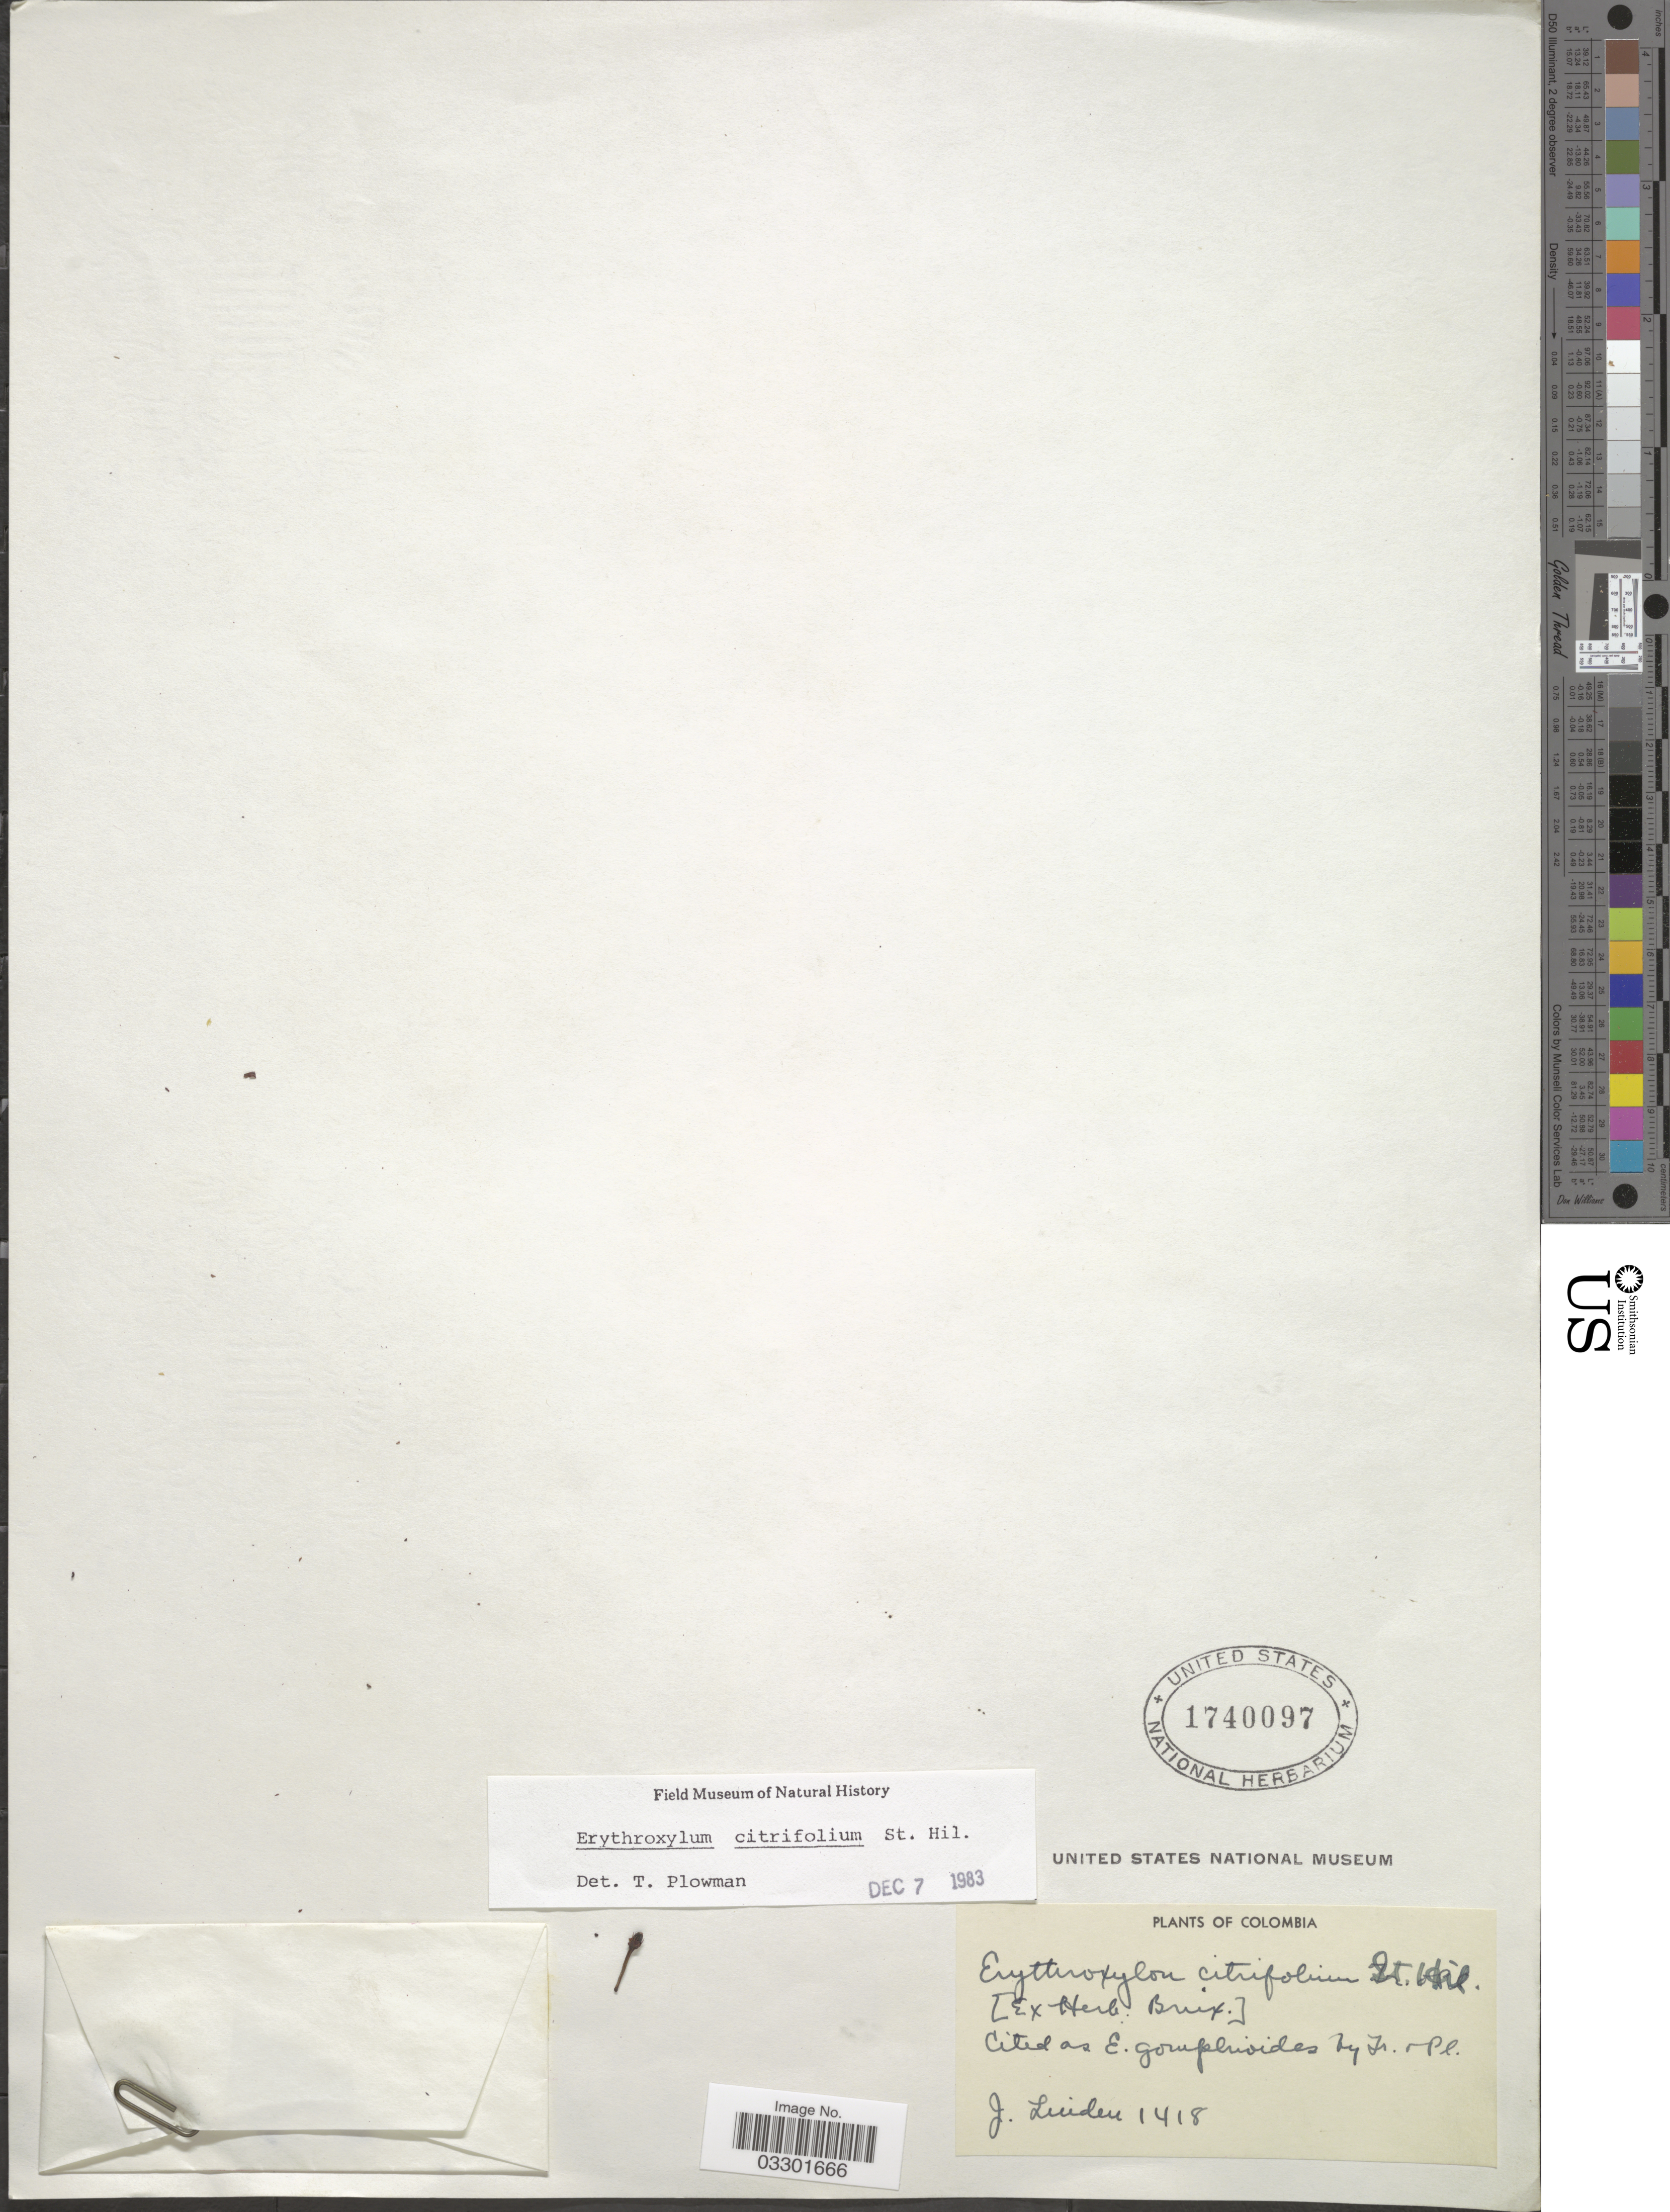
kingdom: Plantae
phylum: Tracheophyta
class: Magnoliopsida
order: Malpighiales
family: Erythroxylaceae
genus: Erythroxylum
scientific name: Erythroxylum citrifolium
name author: A. St.-Hil.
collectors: J. Linden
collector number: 1418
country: Colombia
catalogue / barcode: US 1740097